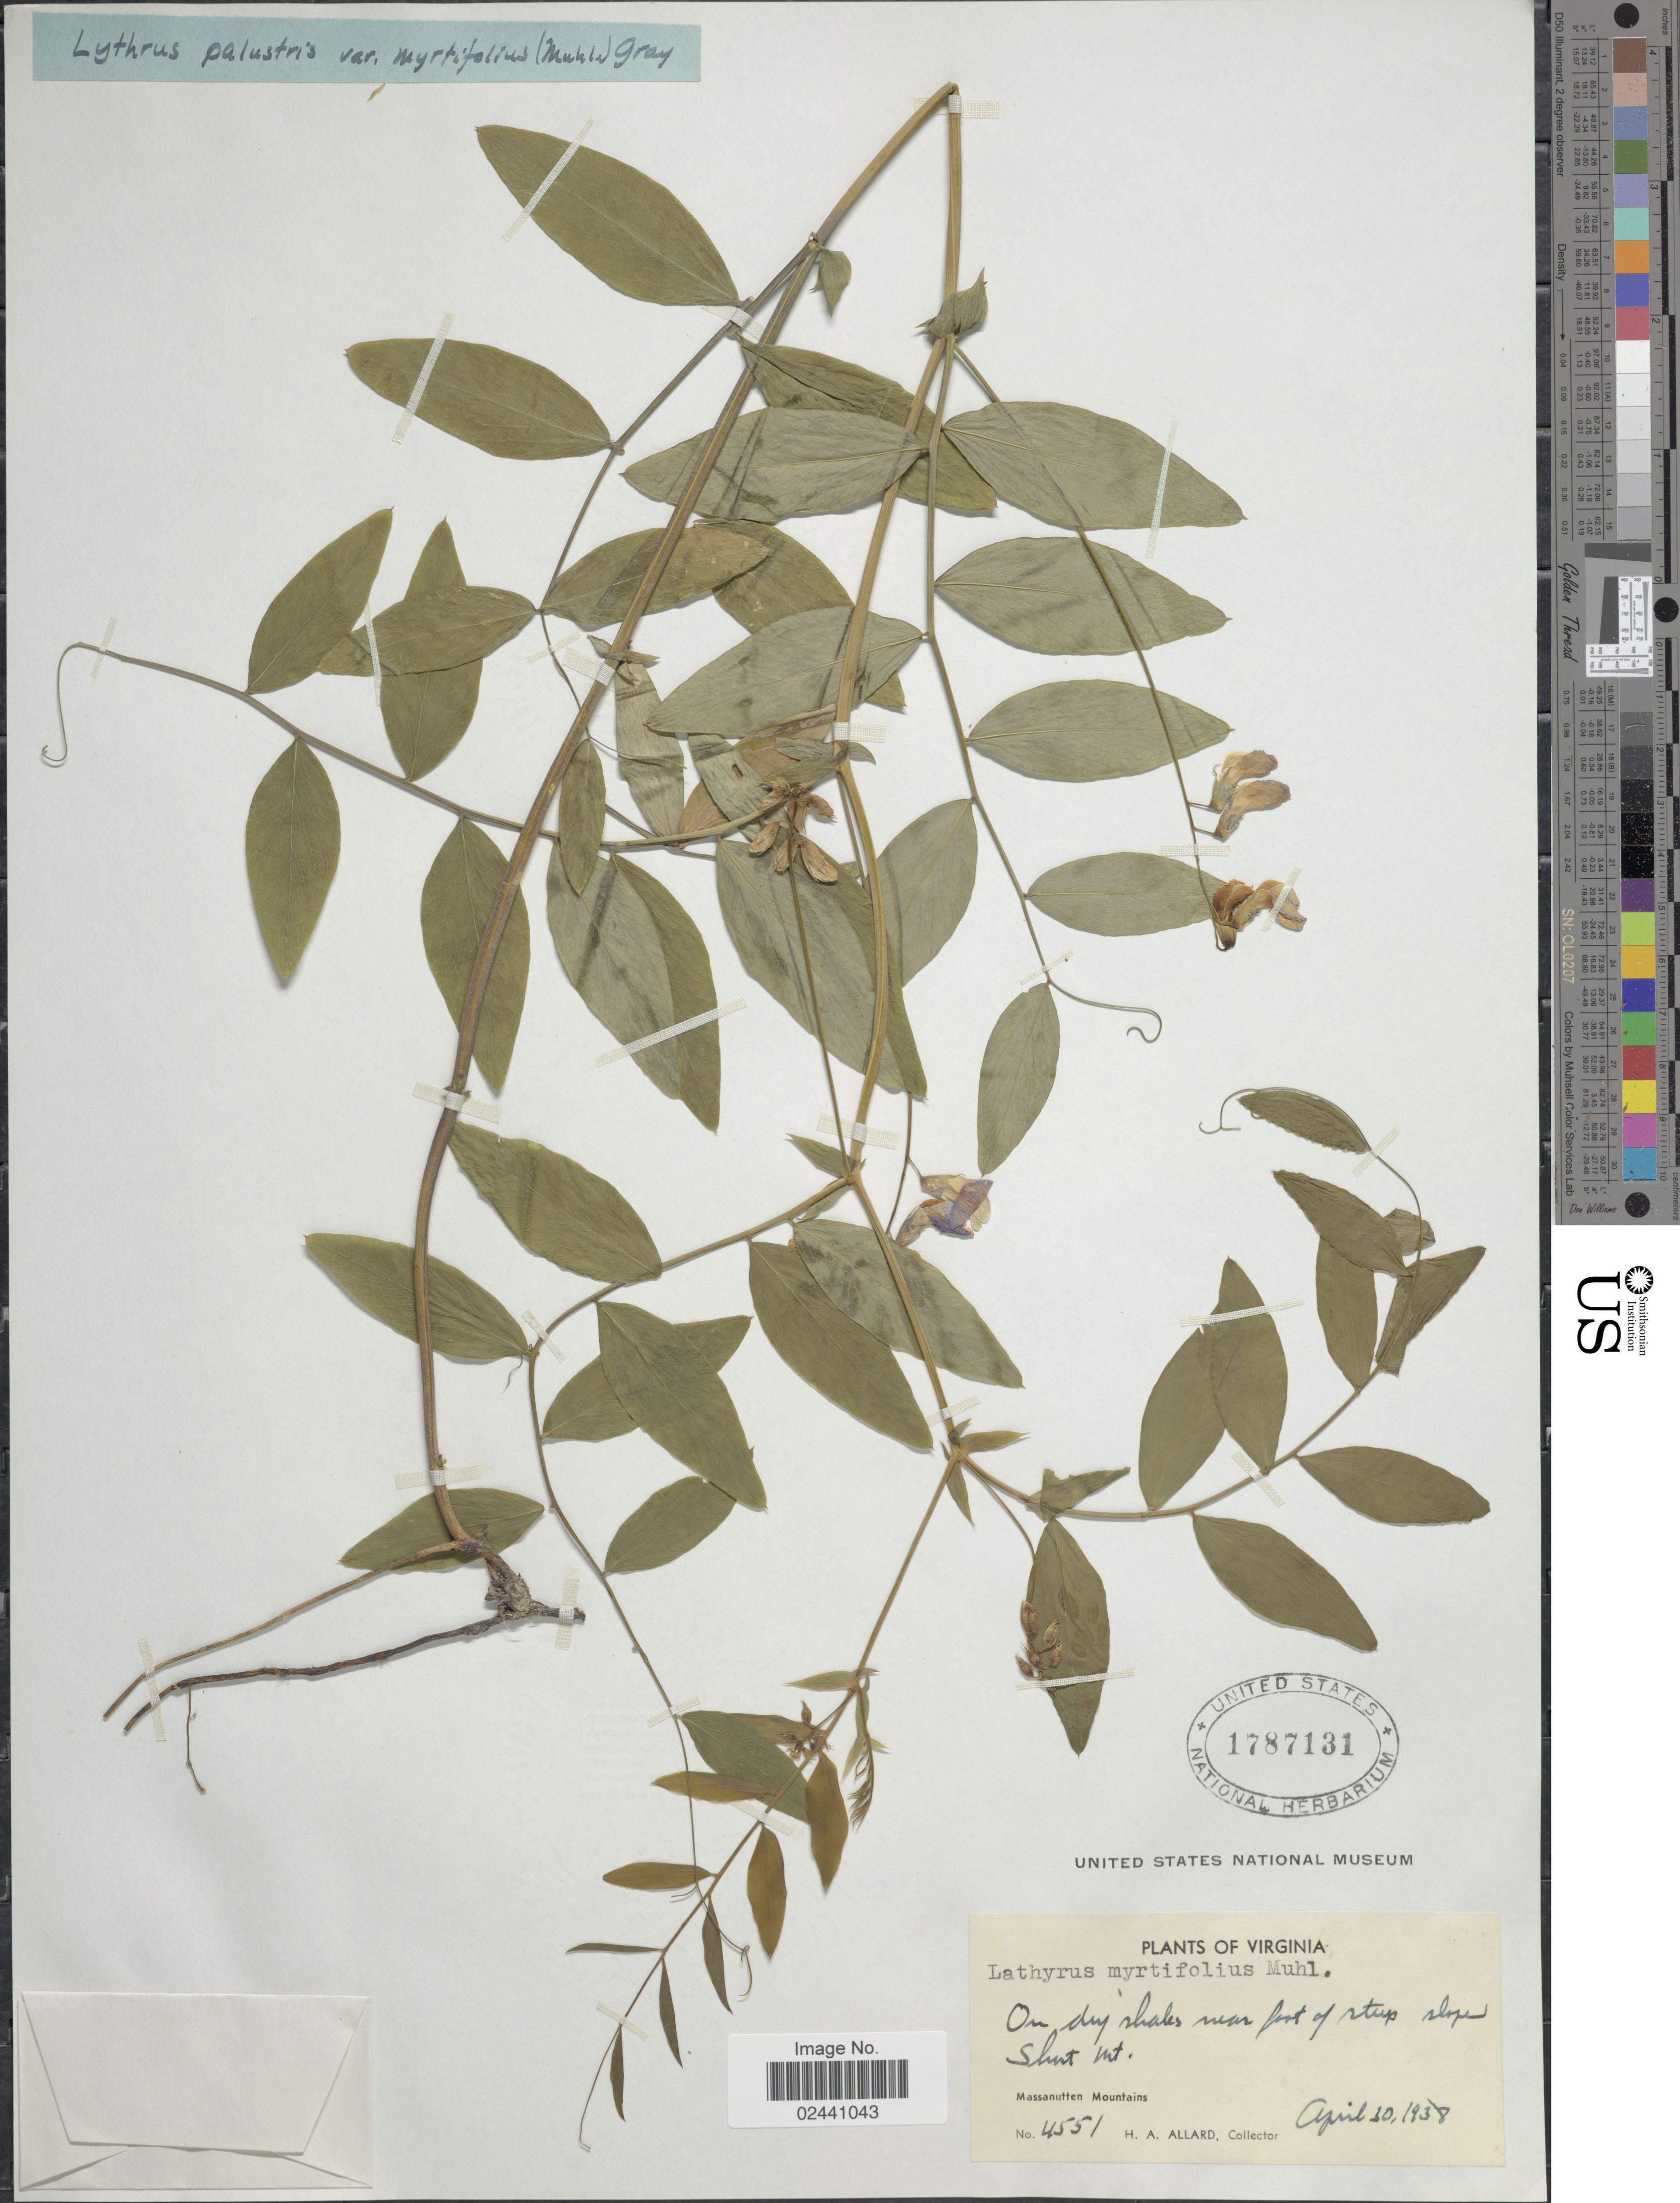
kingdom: Plantae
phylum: Tracheophyta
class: Magnoliopsida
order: Fabales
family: Fabaceae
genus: Lathyrus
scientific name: Lathyrus myrtifolius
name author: Willd.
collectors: H. A. Allard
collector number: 4551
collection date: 1938-04-30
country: United States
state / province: Virginia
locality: Near foot of steep slope short Mt. Massanutten Mountains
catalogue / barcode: US 1787131